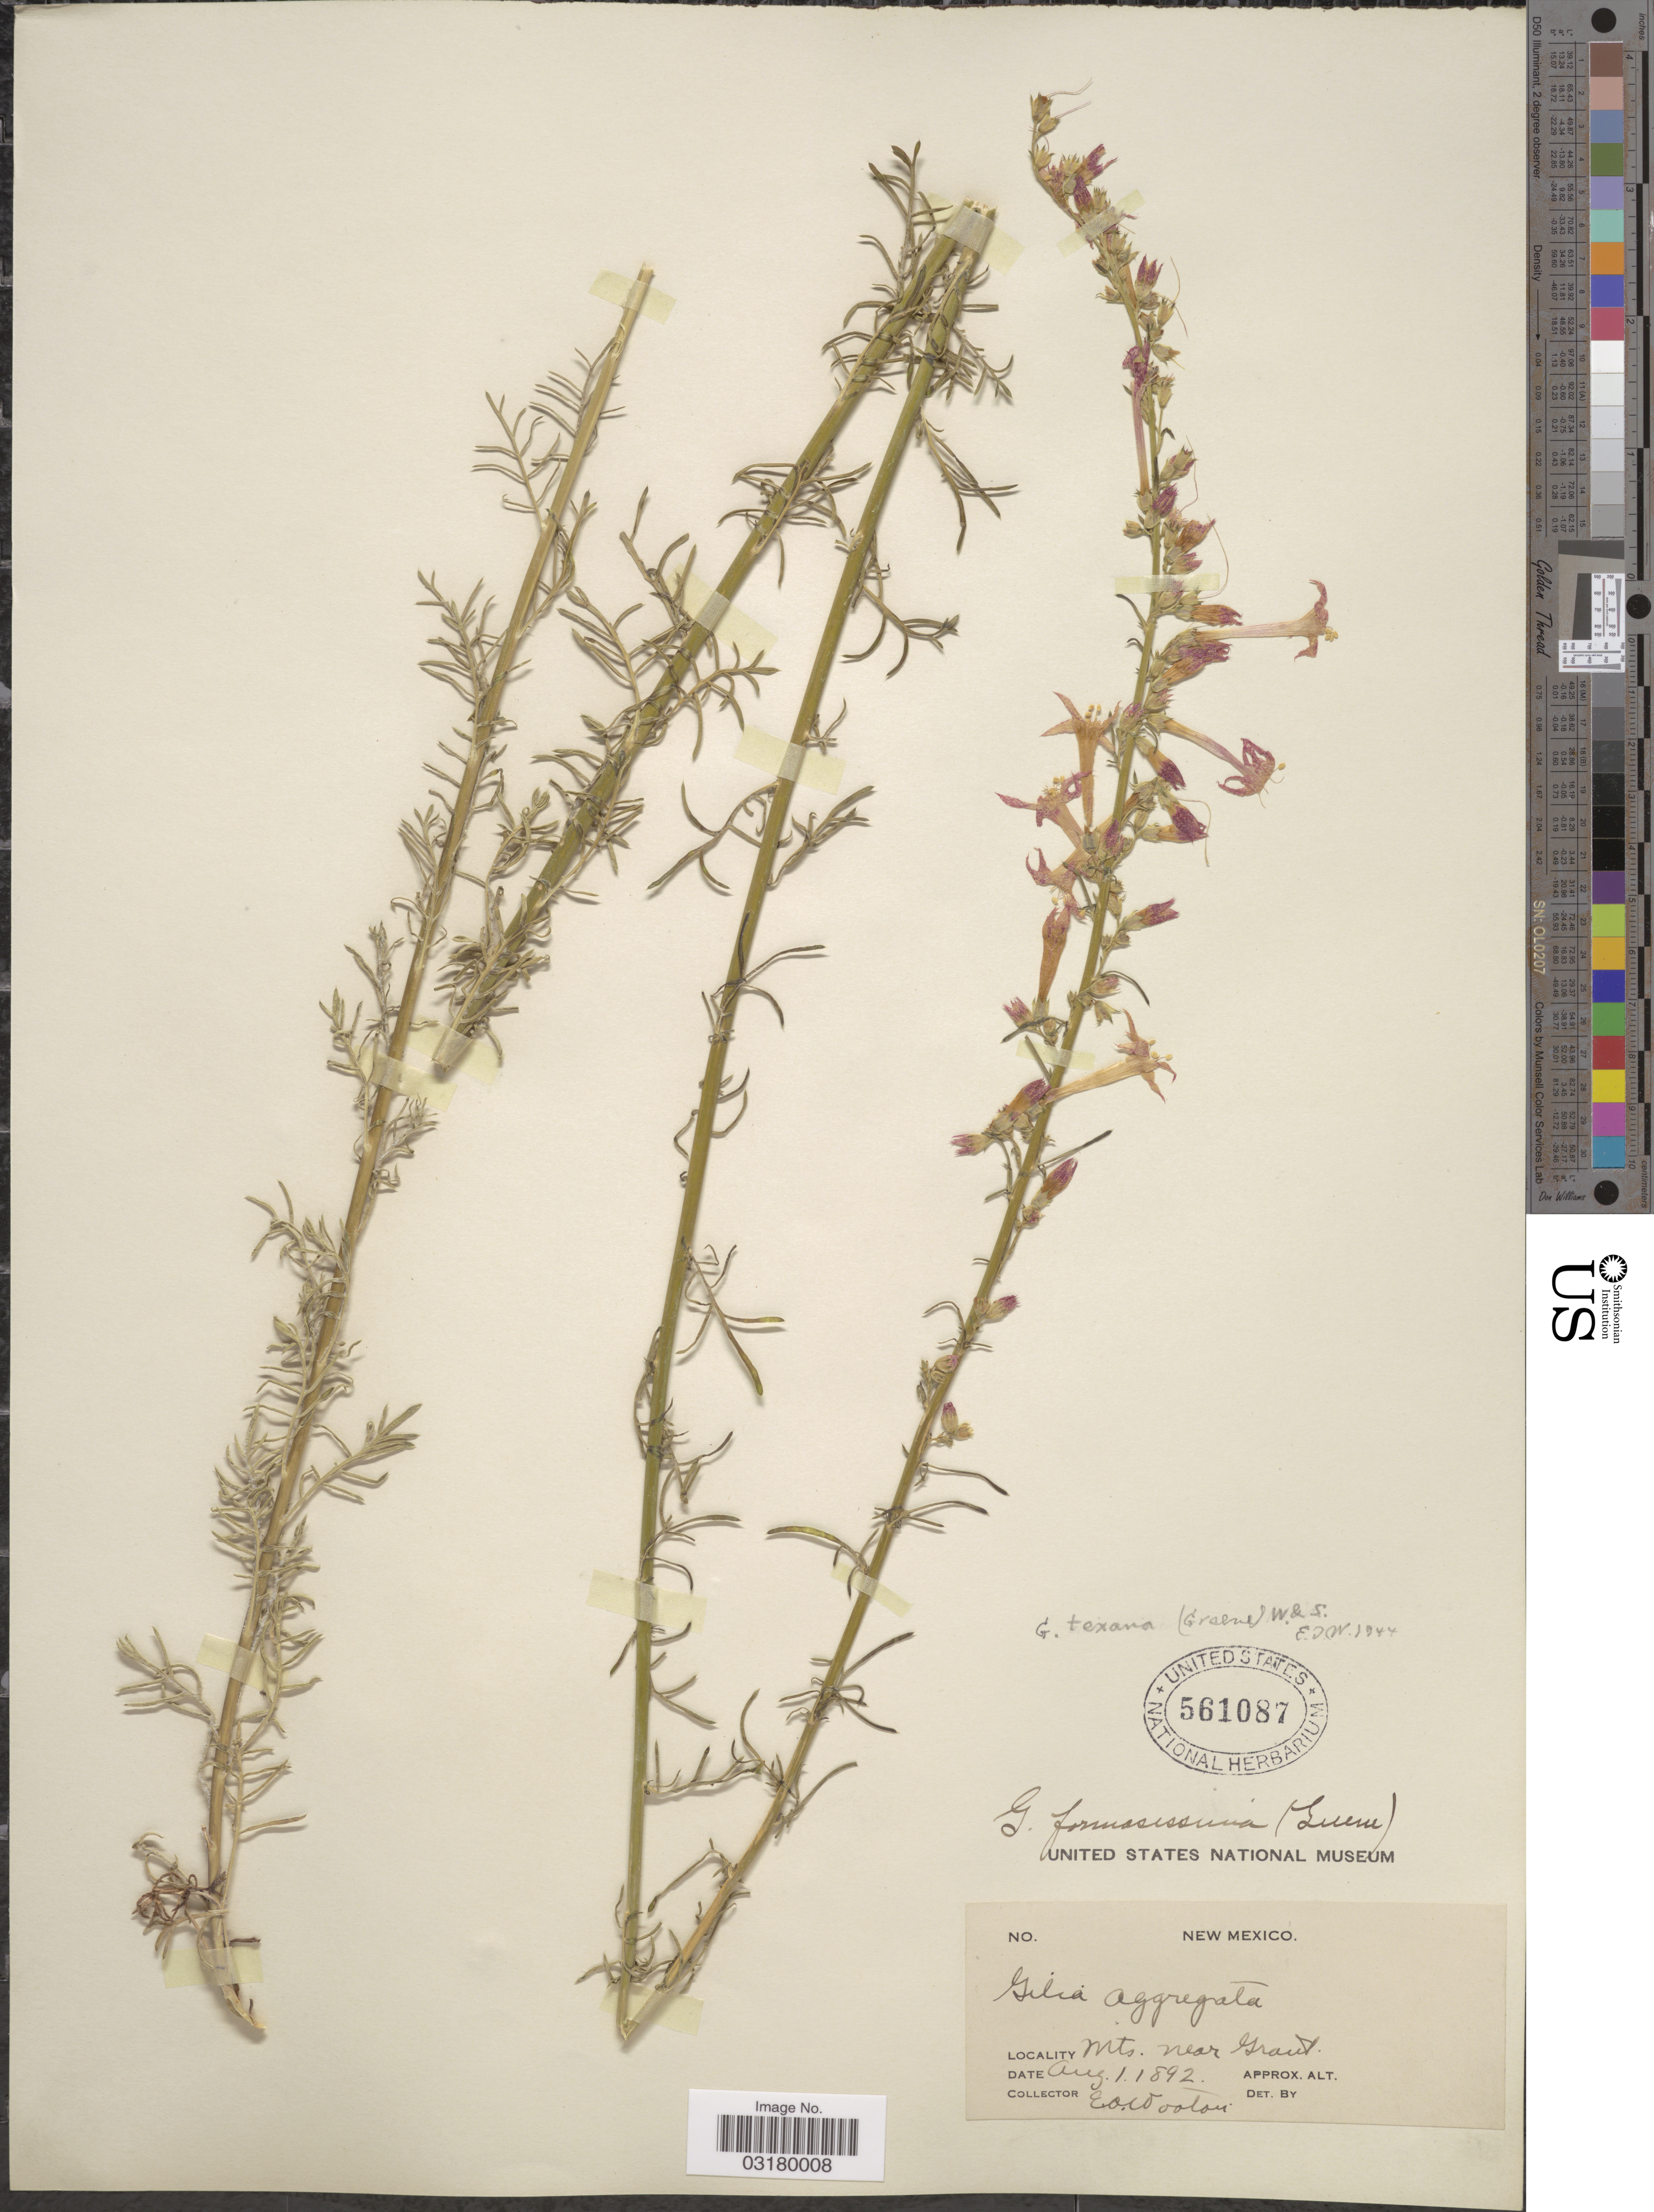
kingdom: Plantae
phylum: Tracheophyta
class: Magnoliopsida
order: Ericales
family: Polemoniaceae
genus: Ipomopsis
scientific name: Ipomopsis aggregata subsp. formosissima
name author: (Greene) Wherry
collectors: E. O. Wooton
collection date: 1892-08-01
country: United States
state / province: New Mexico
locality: Mts. near Grant.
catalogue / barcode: US 561087